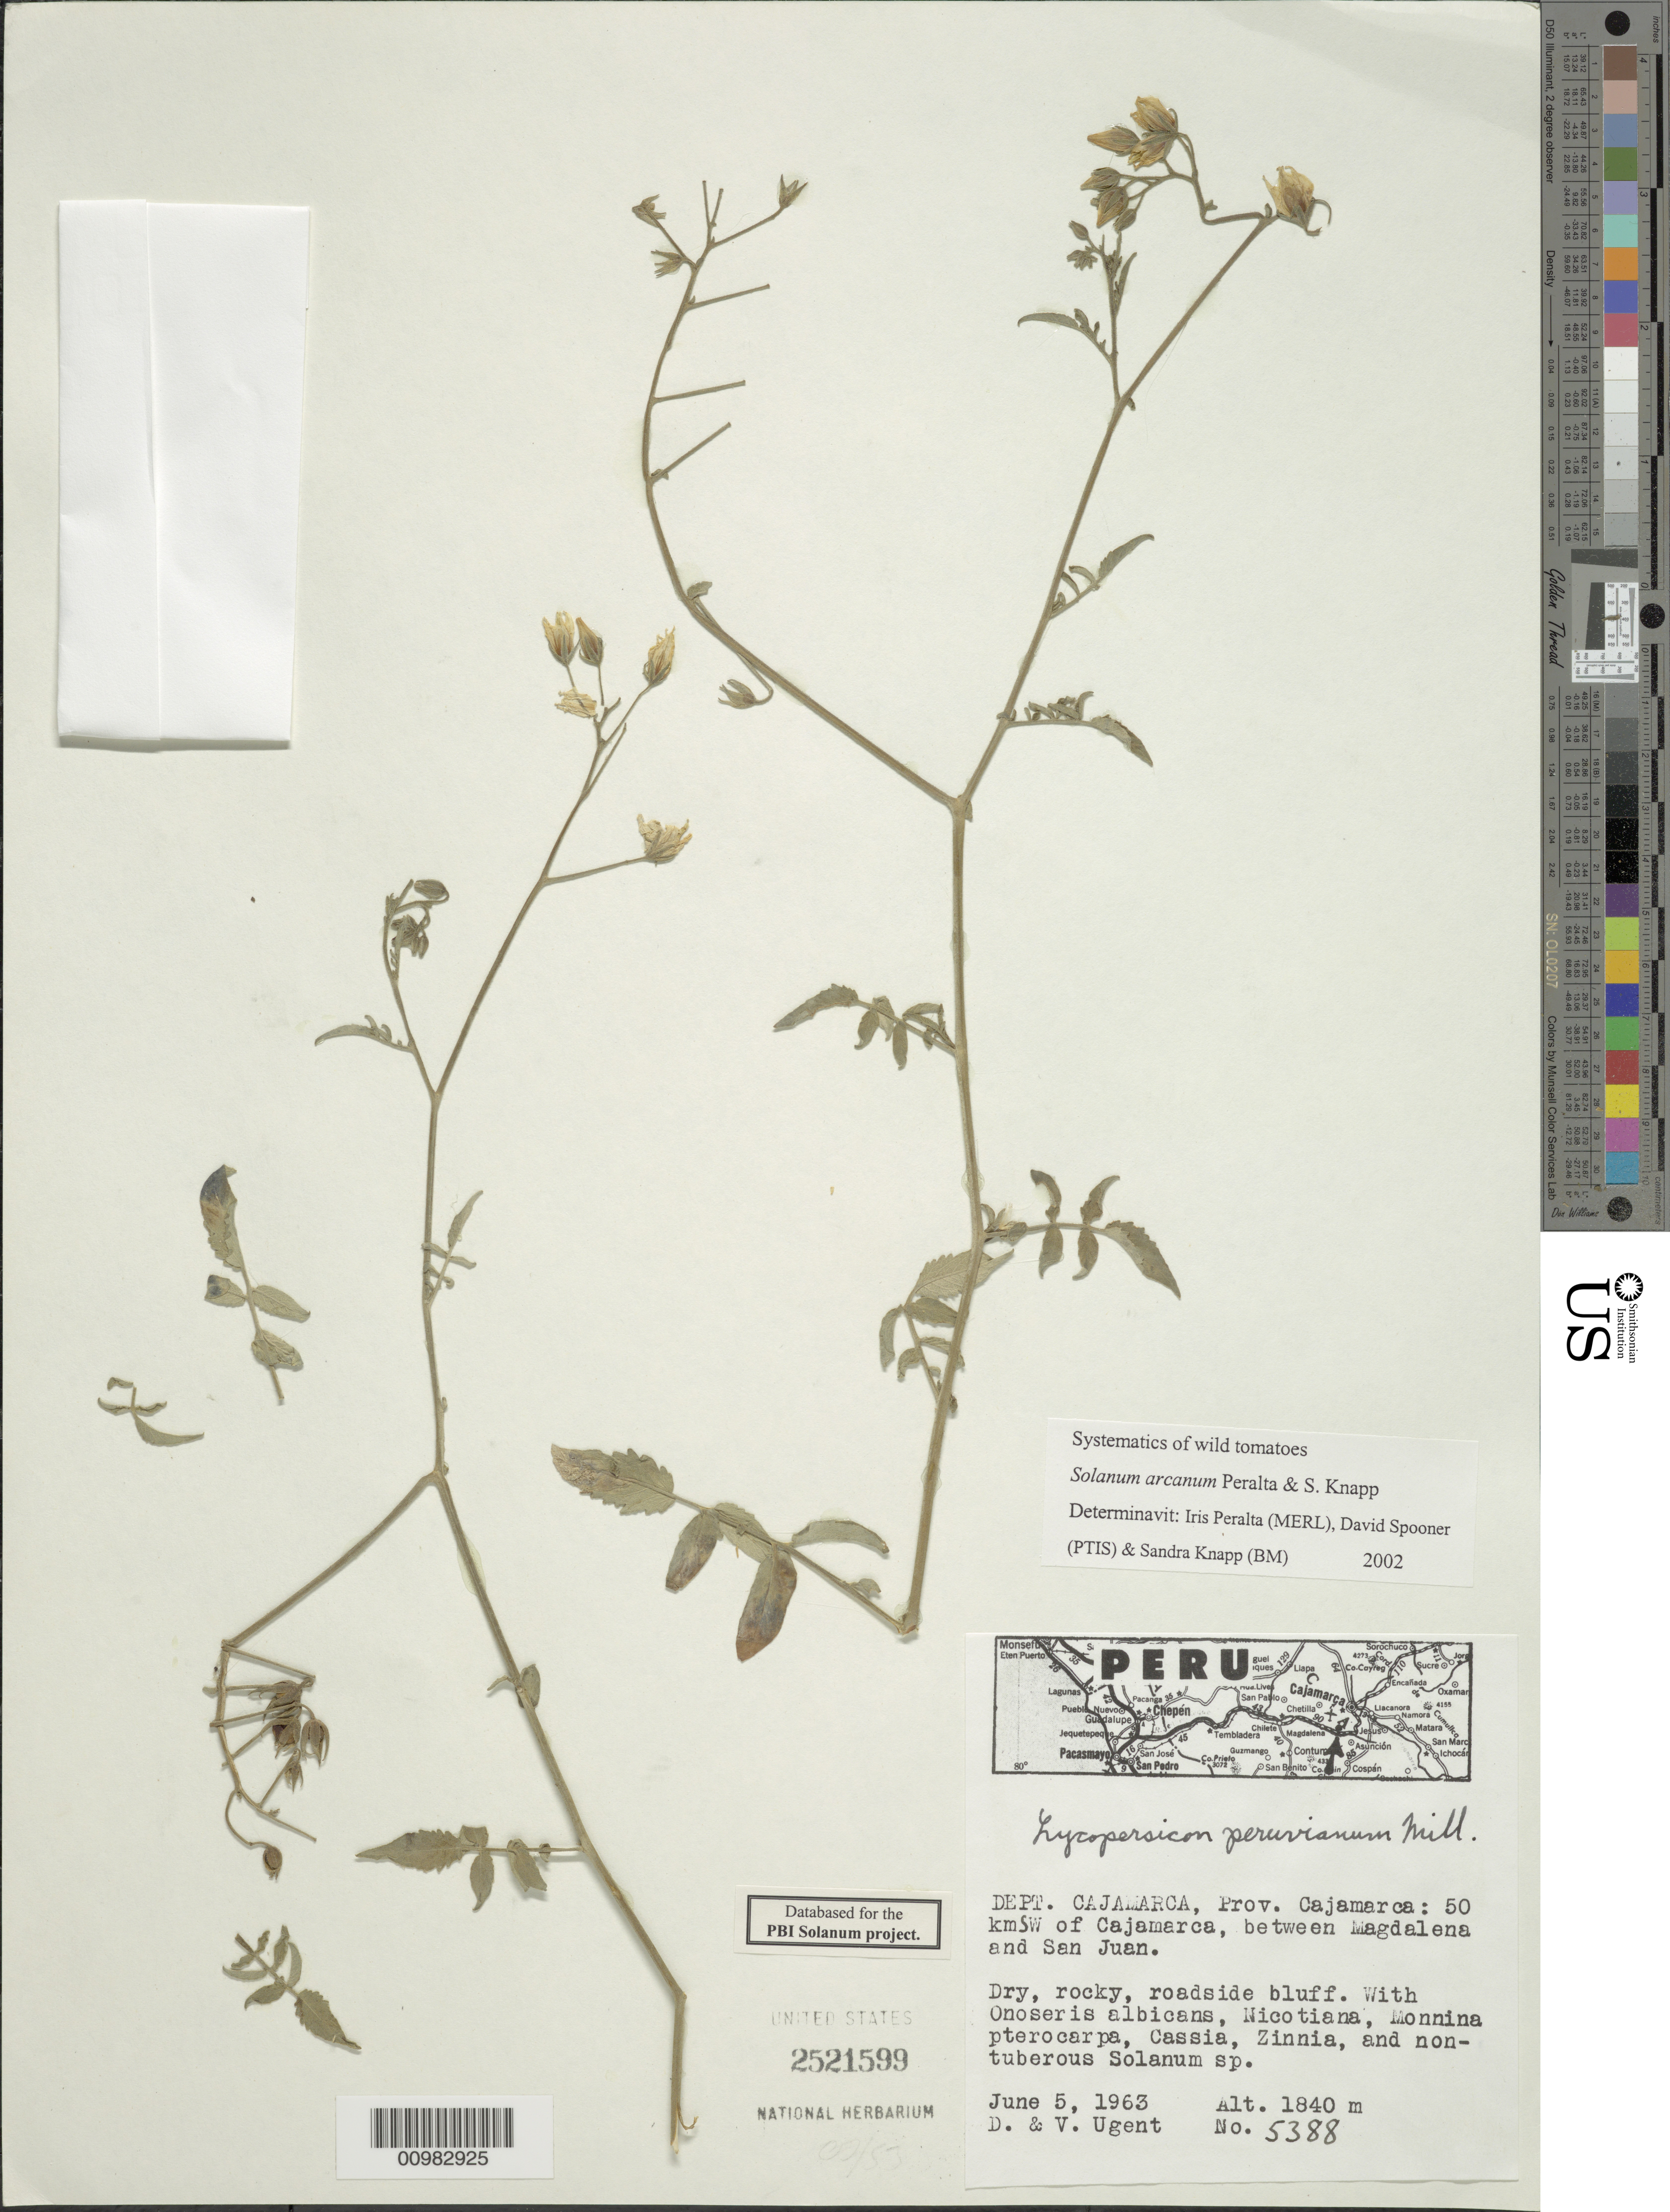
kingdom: Plantae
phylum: Tracheophyta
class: Magnoliopsida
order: Solanales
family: Solanaceae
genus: Solanum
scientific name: Solanum arcanum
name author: Peralta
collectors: D. Ugent & V. Ugent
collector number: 5388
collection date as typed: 5 Jun 1963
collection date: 1963-06-05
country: Peru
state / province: Cajamarca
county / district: Cajamarca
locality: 50 km SW of Cajamarca, between Magdalena and San Juan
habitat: dry, rocky roadside bluff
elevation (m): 1840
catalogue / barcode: US 2521599